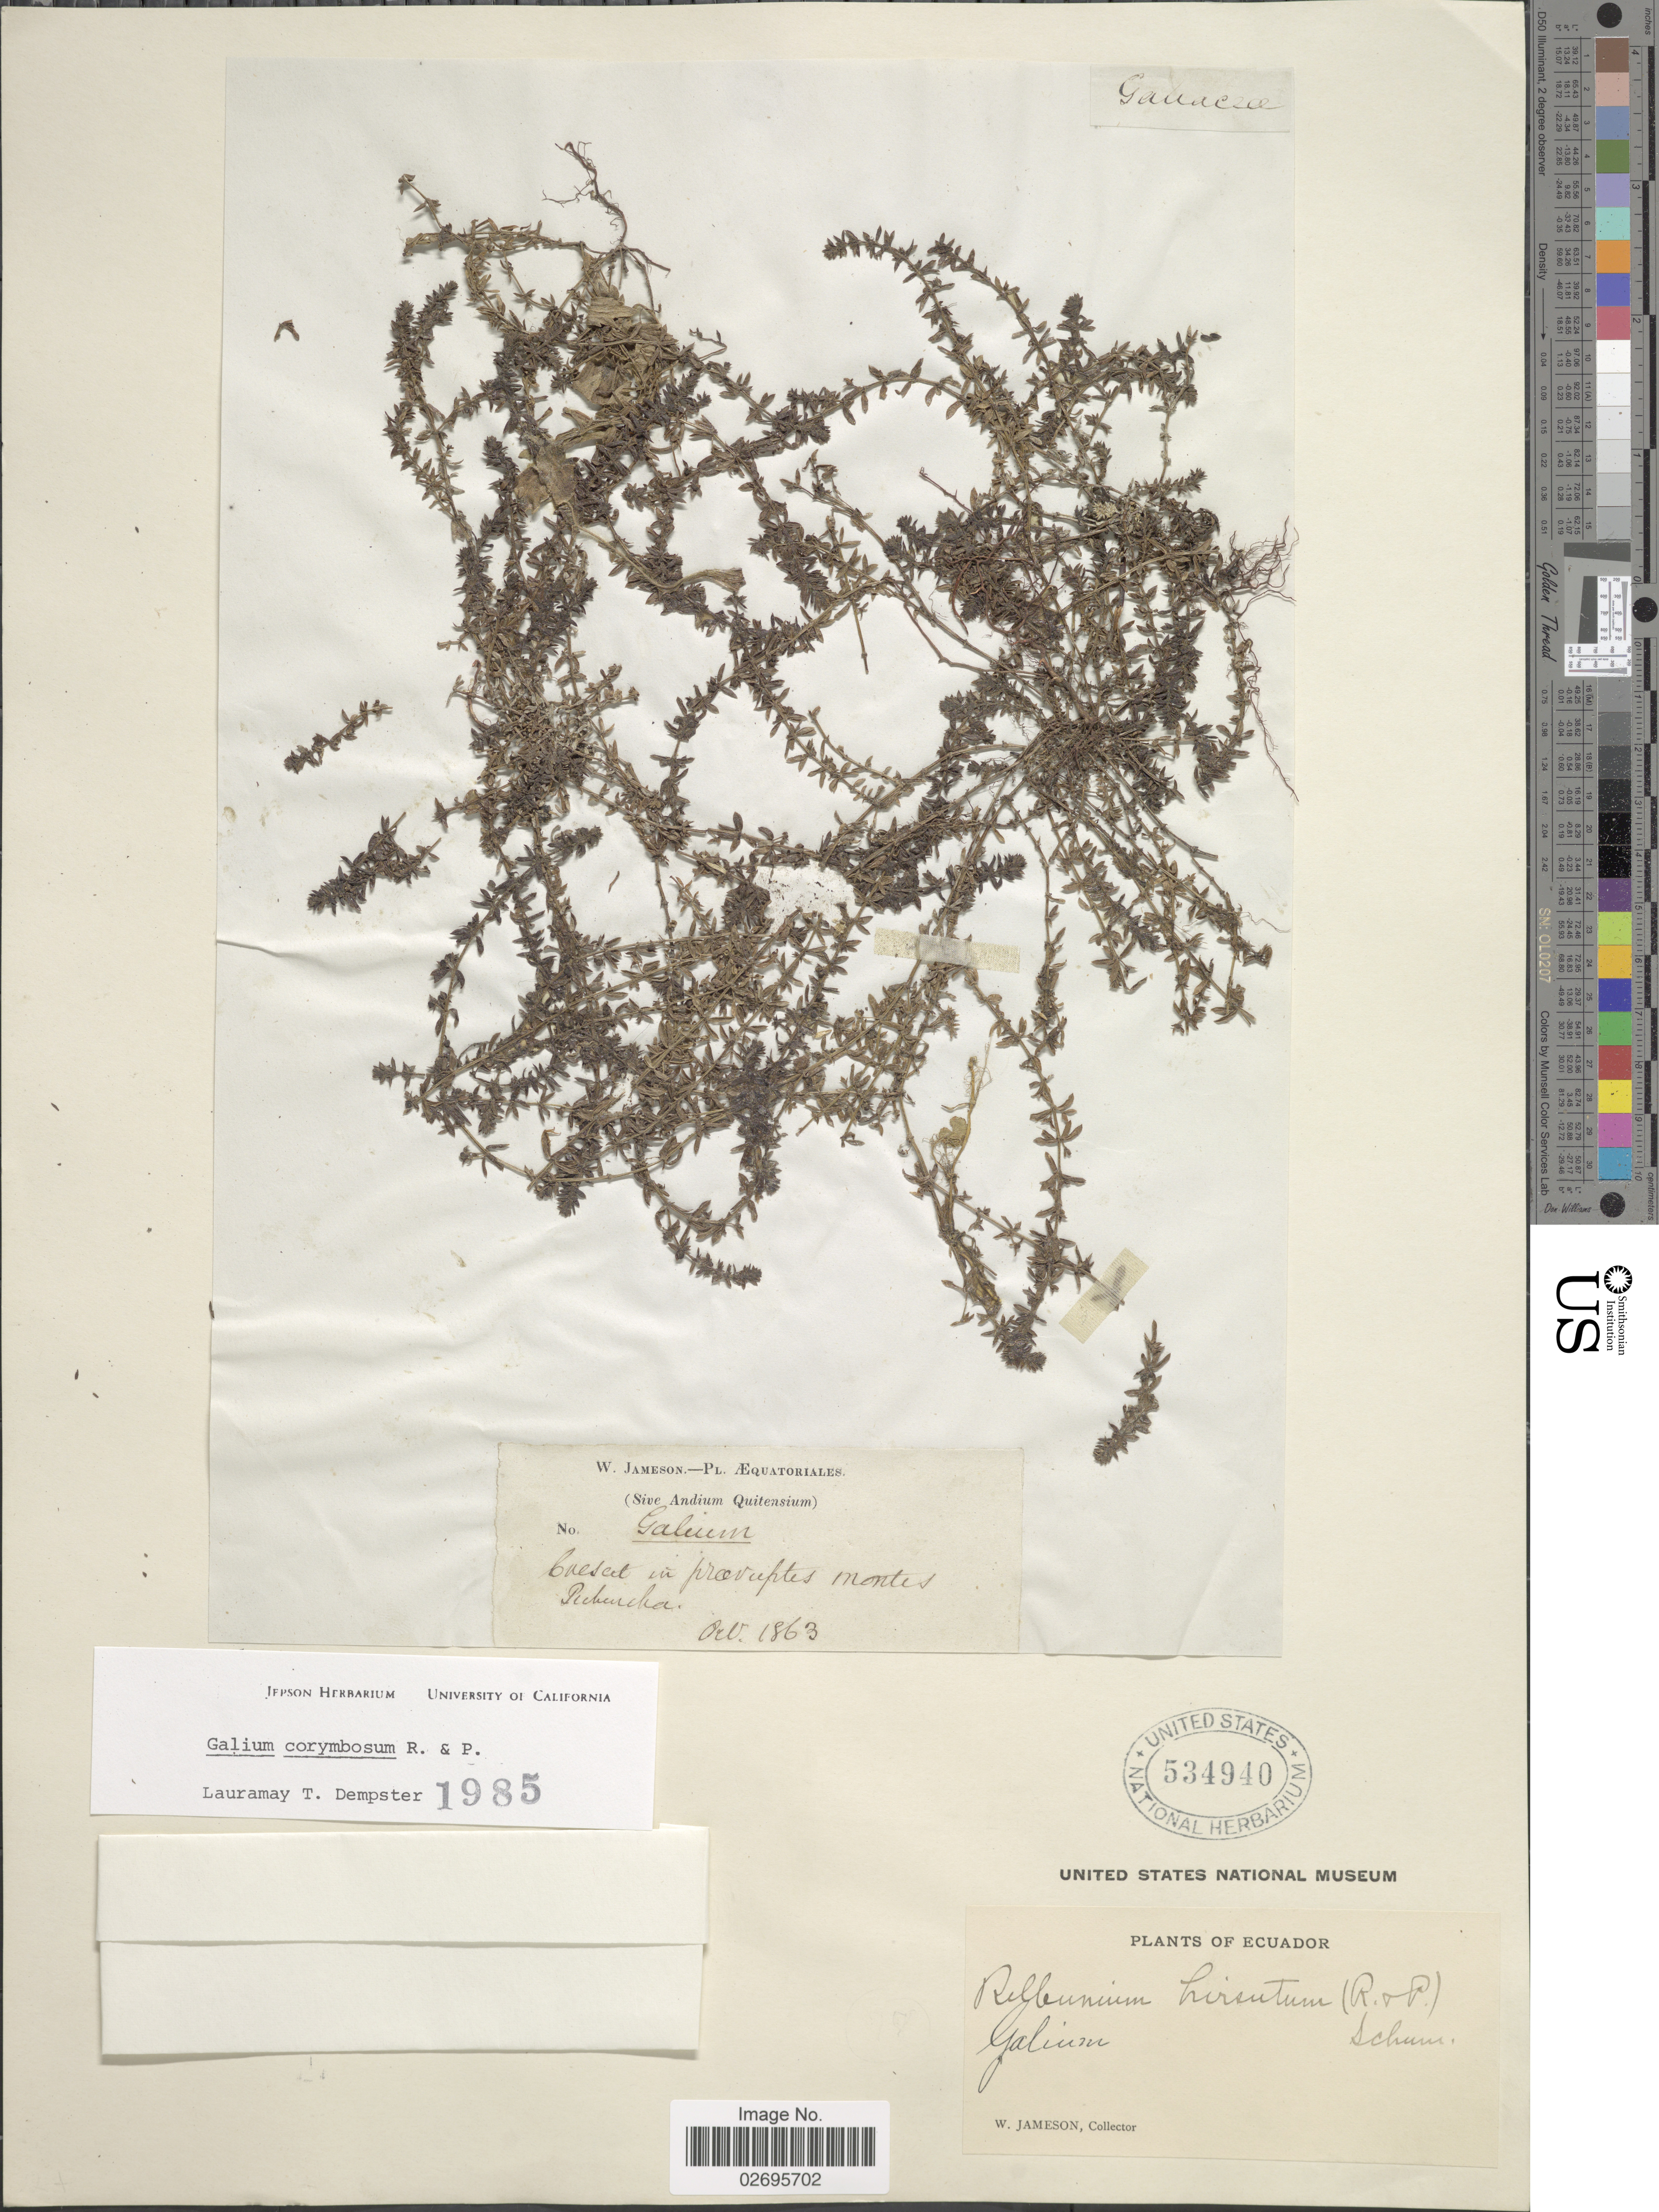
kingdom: Plantae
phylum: Tracheophyta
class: Magnoliopsida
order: Gentianales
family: Rubiaceae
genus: Galium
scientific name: Galium corymbosum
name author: Ruiz & Pav.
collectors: W. Jameson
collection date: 1863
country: Ecuador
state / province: Pichincha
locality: Cueseit in pravupes montes Pichincha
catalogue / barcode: US 534940